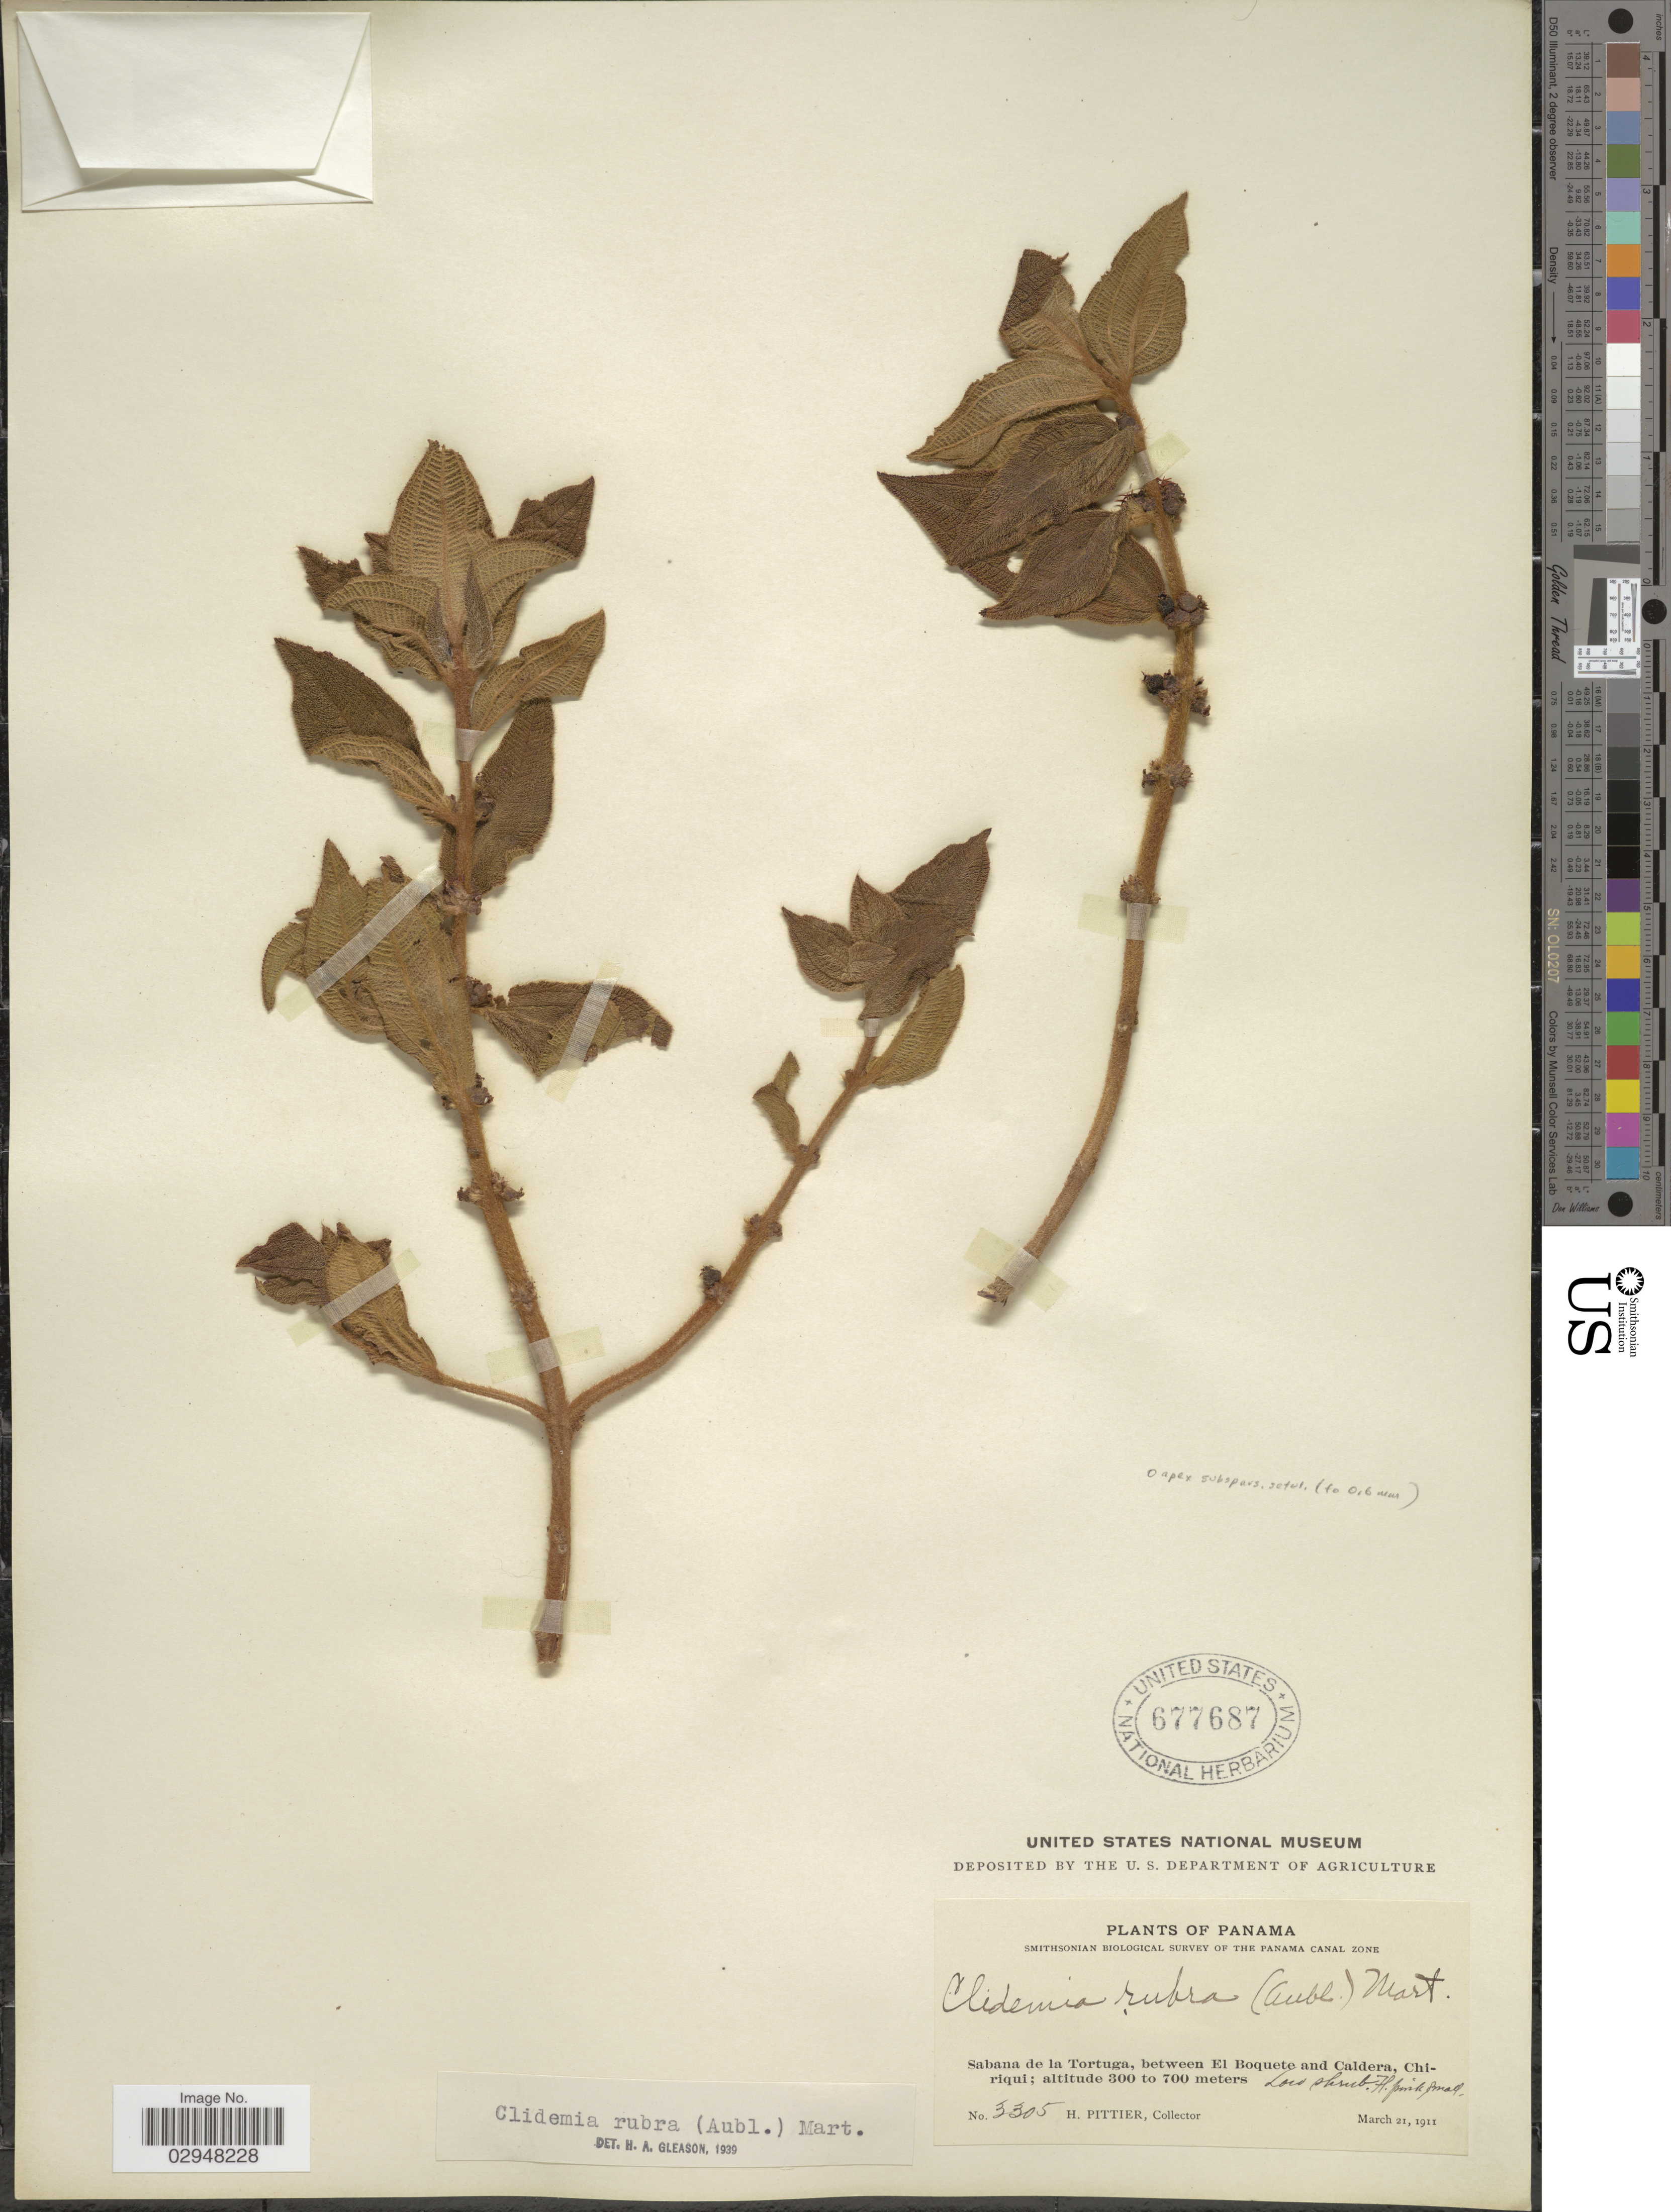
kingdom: Plantae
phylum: Tracheophyta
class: Magnoliopsida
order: Myrtales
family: Melastomataceae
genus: Clidemia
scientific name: Clidemia rubra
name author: (Aubl.) Mart.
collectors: H. F. Pittier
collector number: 3305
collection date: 1911-03-21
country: Panama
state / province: Chiriqui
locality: Sabana de la Tortuga, between El Boquete and Caldera.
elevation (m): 300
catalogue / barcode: US 677687